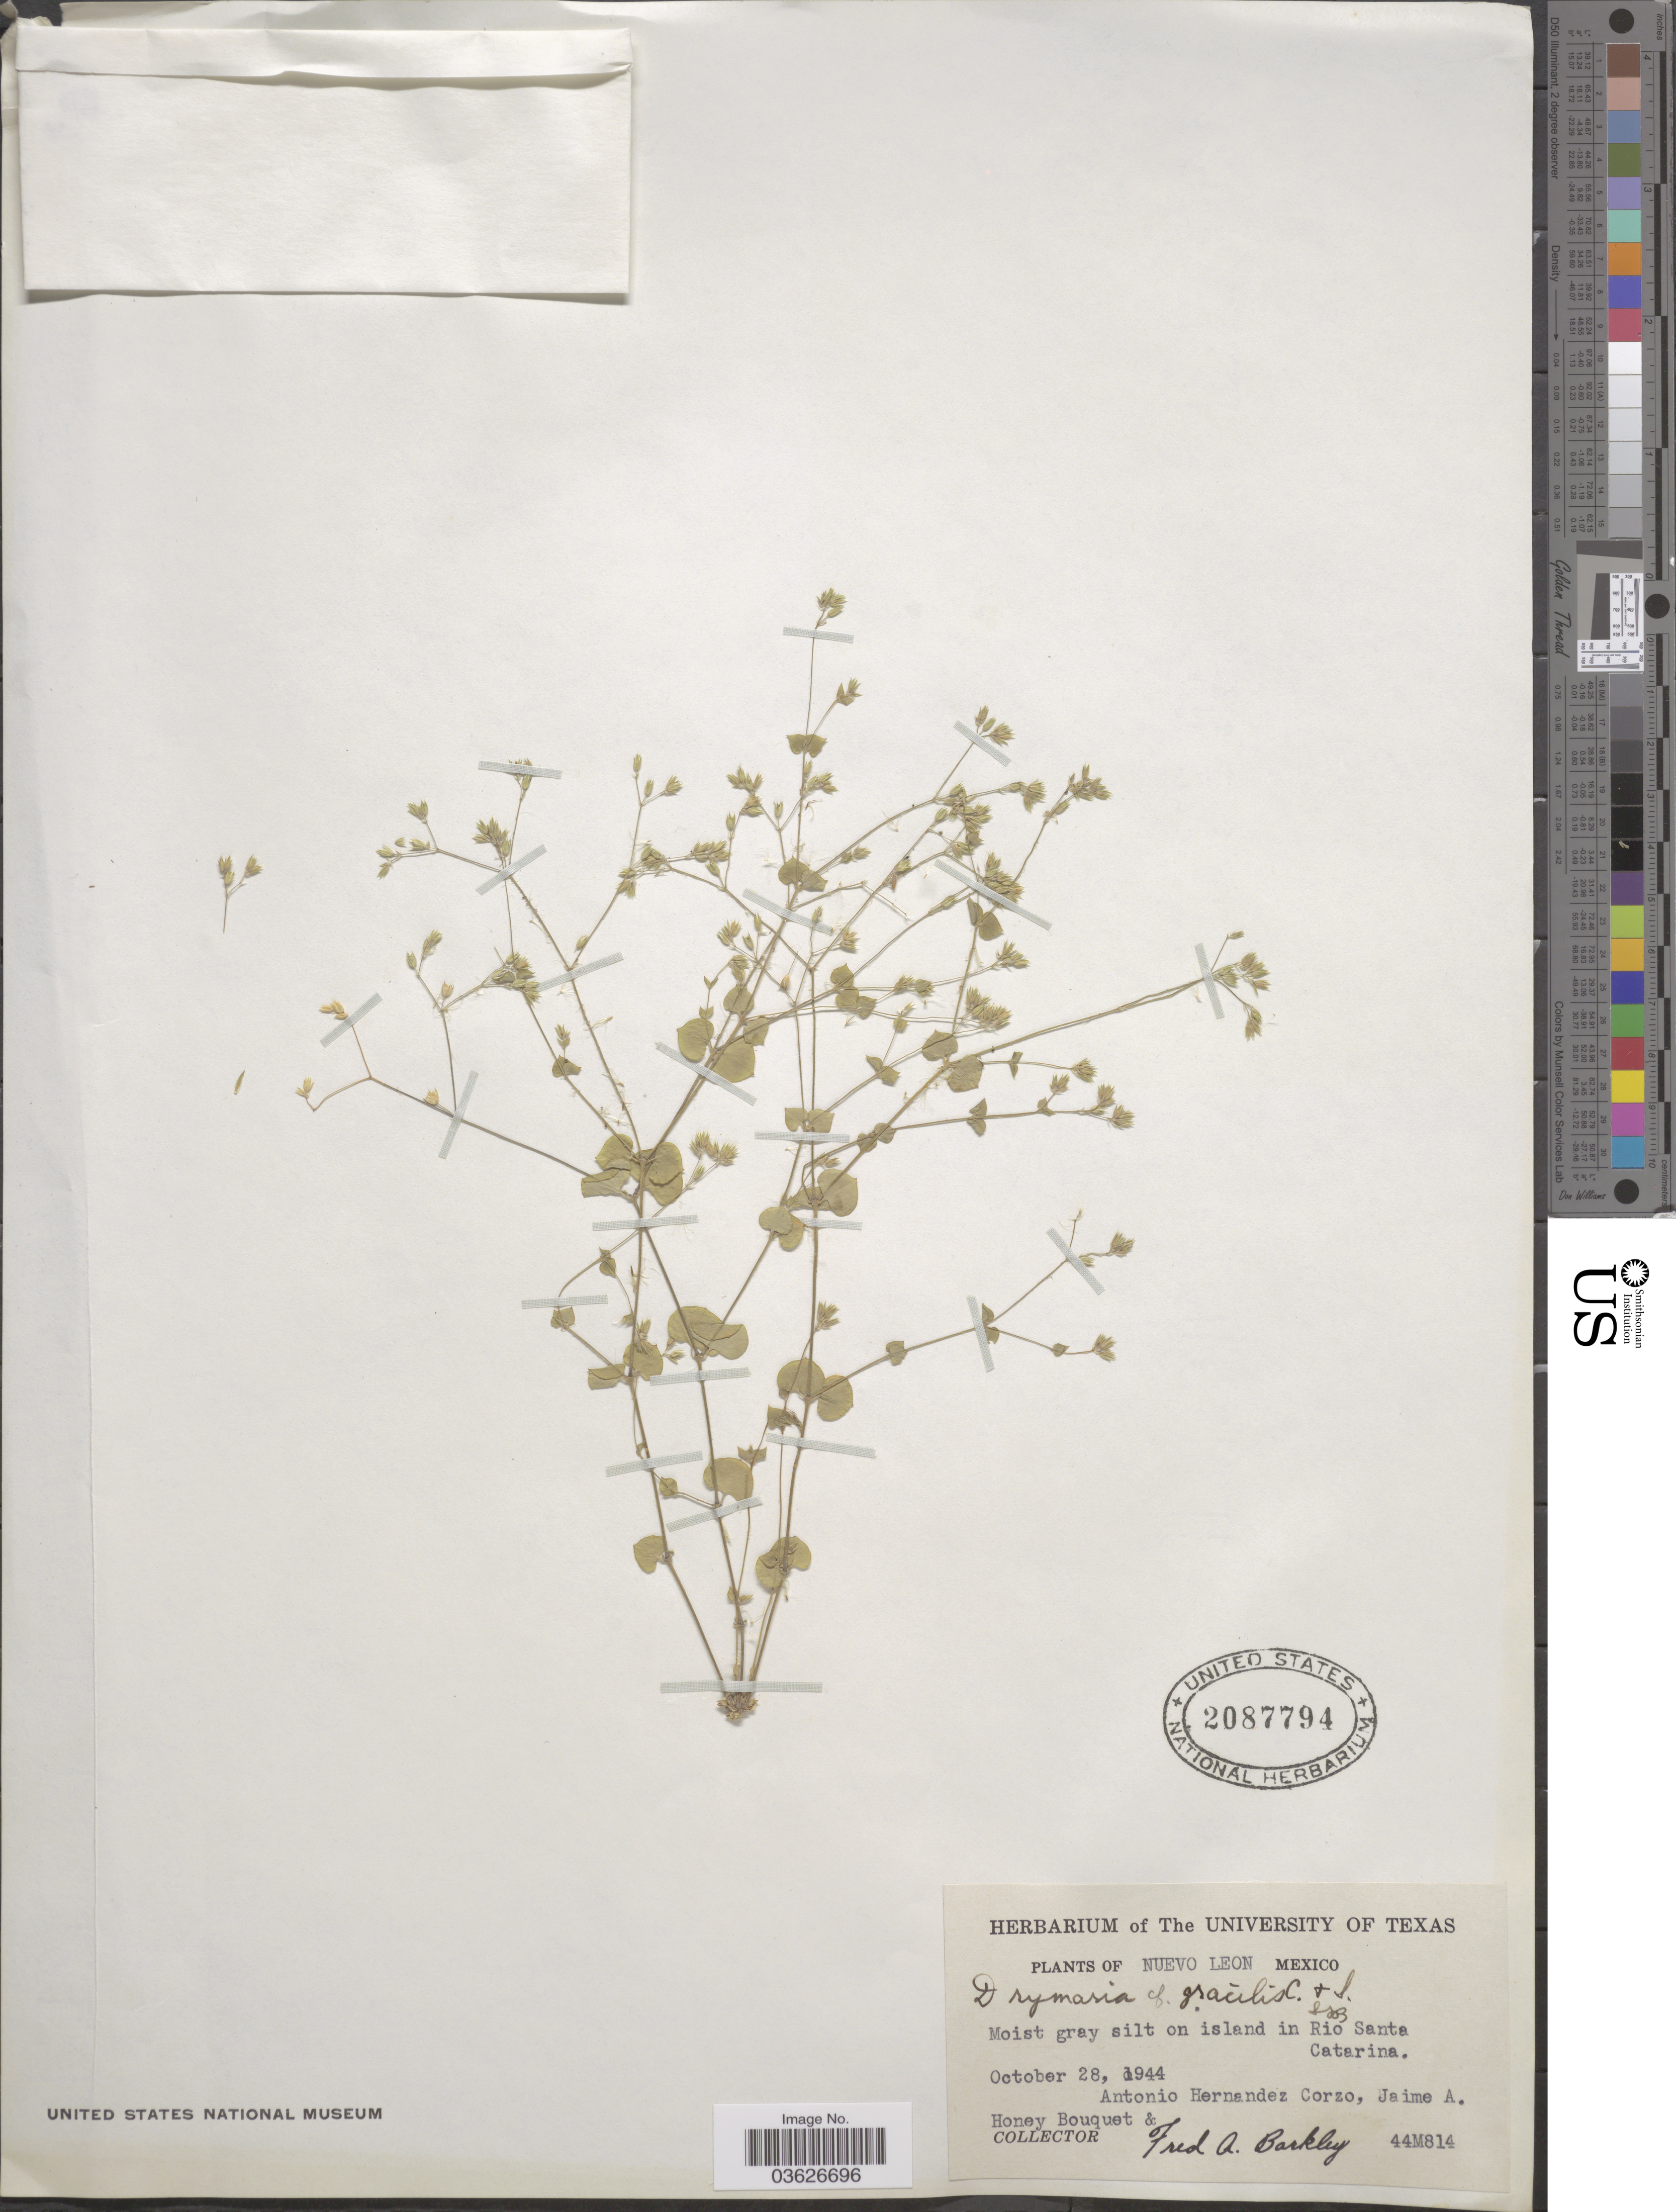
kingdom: Plantae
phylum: Tracheophyta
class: Magnoliopsida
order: Caryophyllales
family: Caryophyllaceae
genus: Drymaria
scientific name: Drymaria glandulosa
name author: Bartl.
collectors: A. Hernandez-Corzo, Honey Bouquet, J. A. & F. A. Barkley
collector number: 44M814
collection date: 1944-10-28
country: Mexico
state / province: Nuevo León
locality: Moist grey silt on island in Rio Santa Catarina.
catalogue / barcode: US 2087794